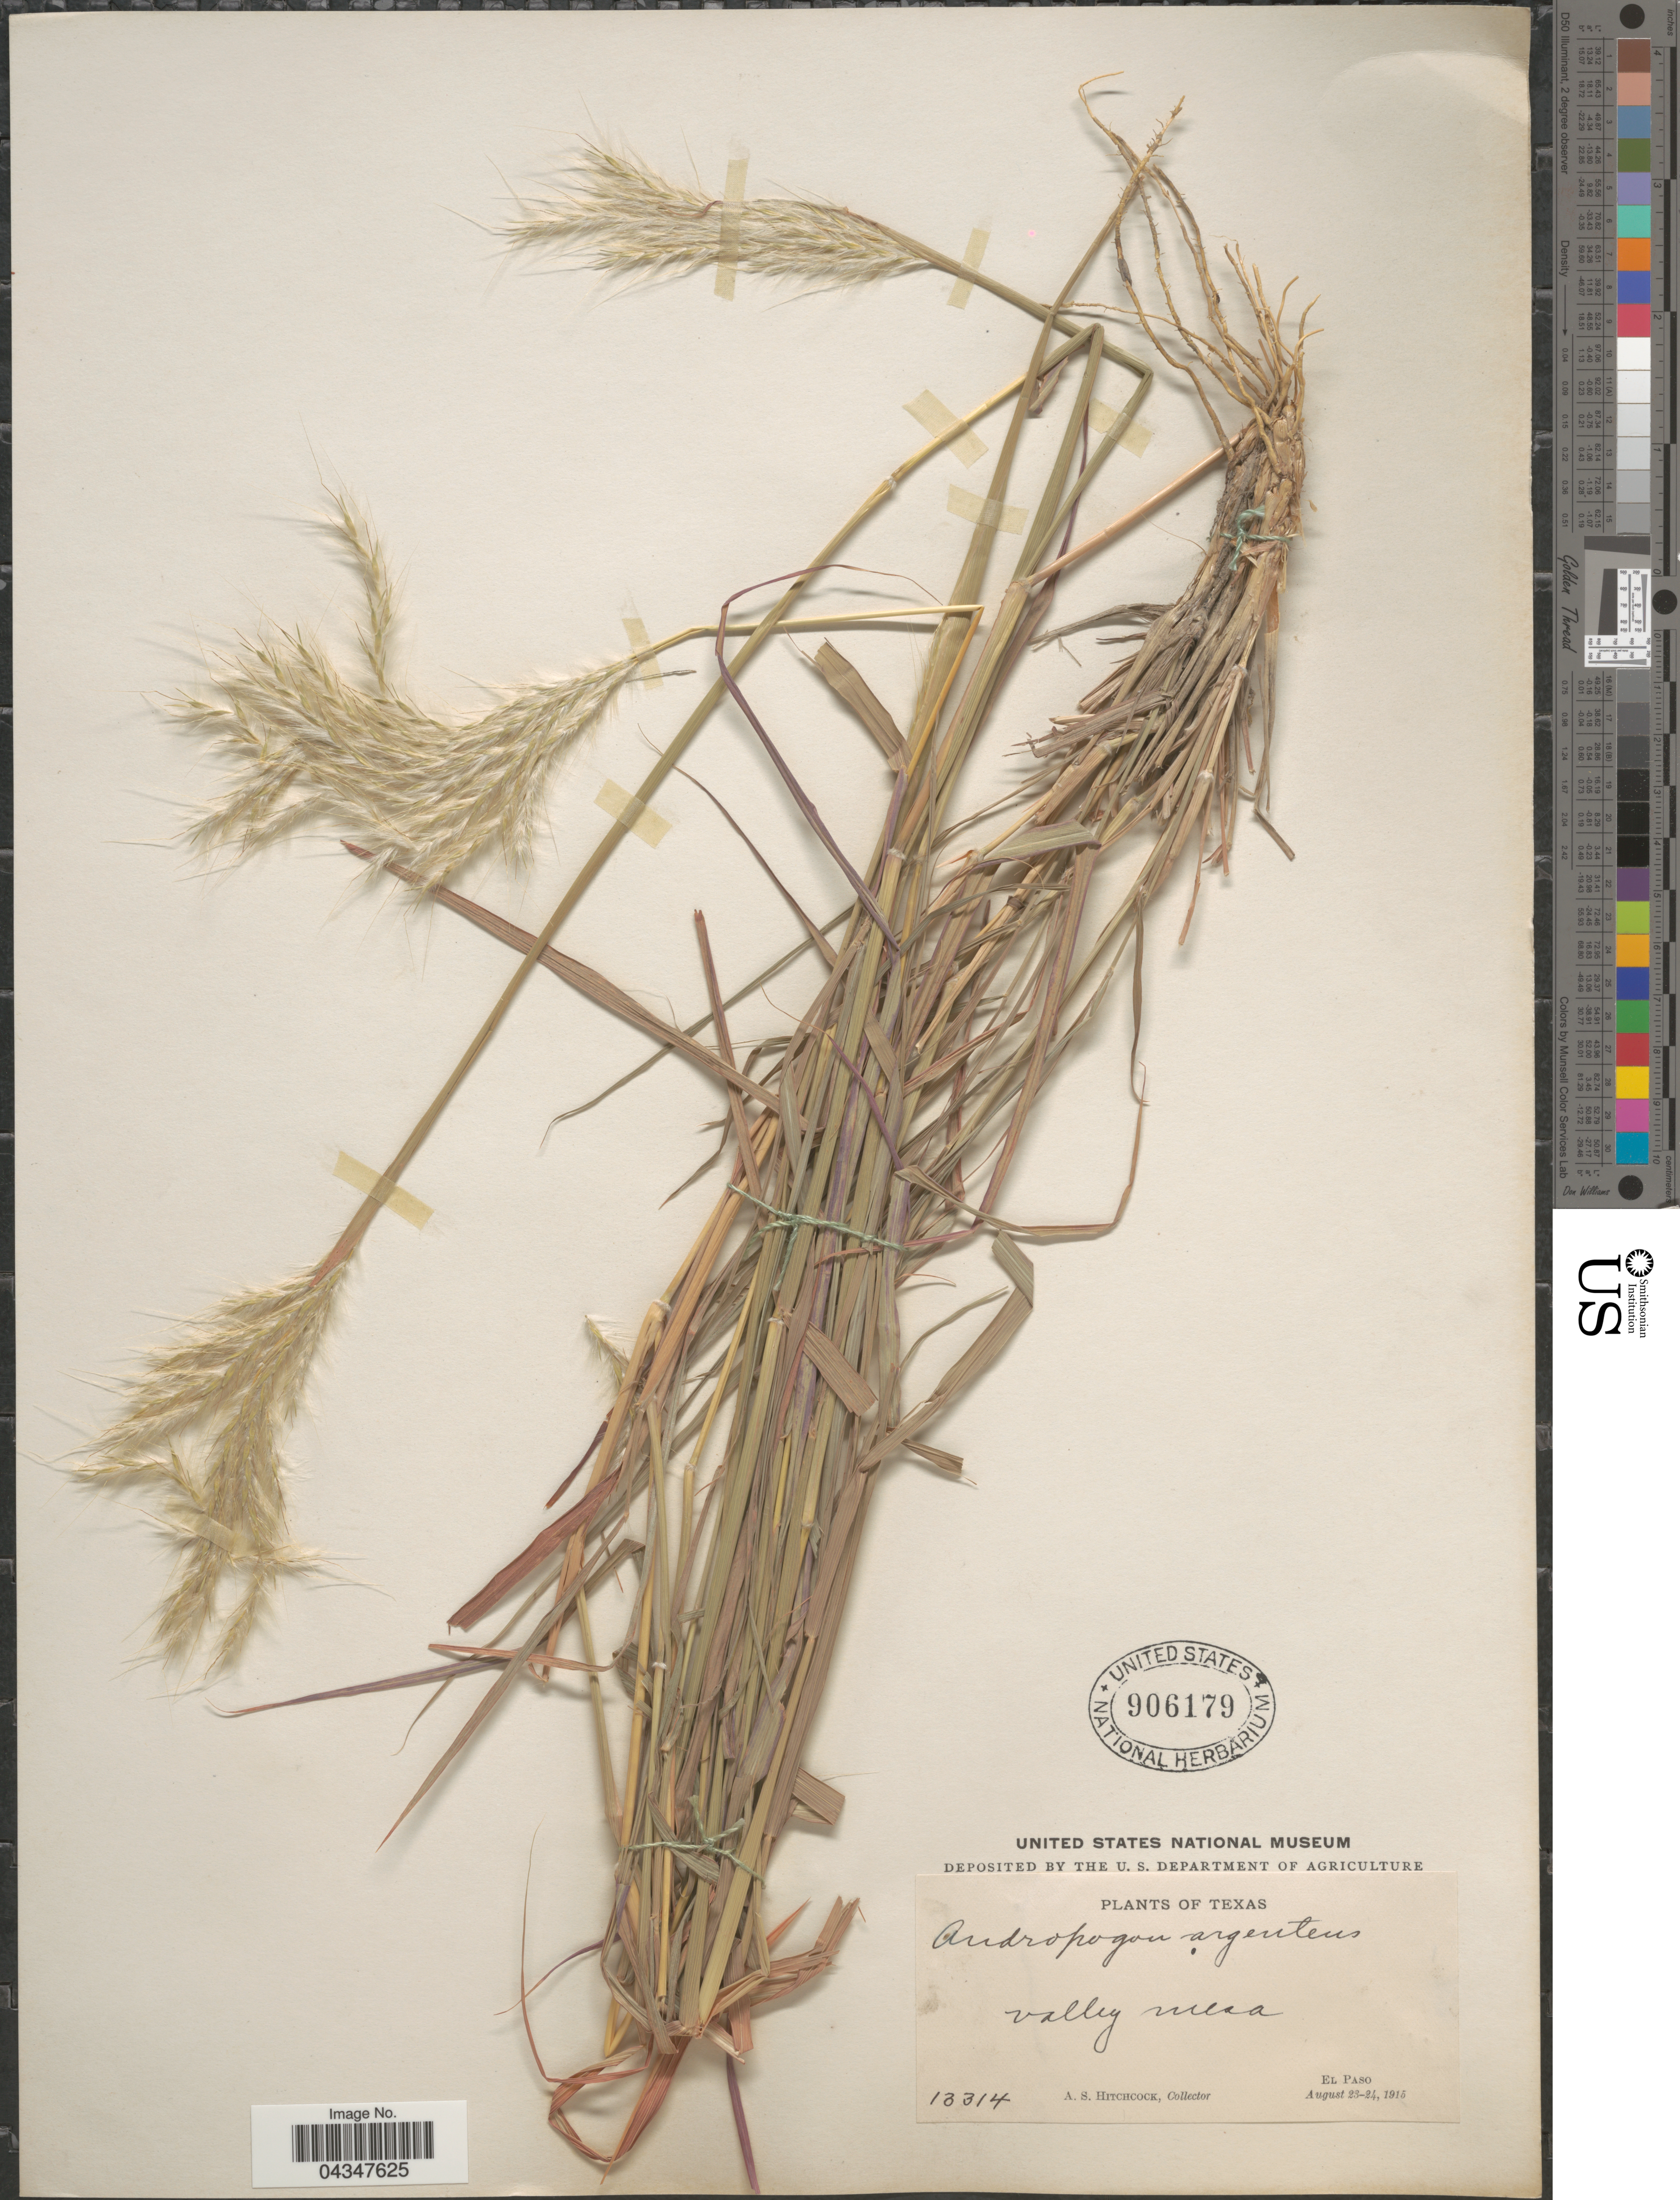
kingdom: Plantae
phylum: Tracheophyta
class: Liliopsida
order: Poales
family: Poaceae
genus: Bothriochloa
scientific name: Bothriochloa barbinodis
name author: (Lag.) Herter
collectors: A. S. Hitchcock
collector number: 13314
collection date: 1915-08-23/1915-08-24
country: United States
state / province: Texas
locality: Valley mesa. El Paso.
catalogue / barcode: US 906179